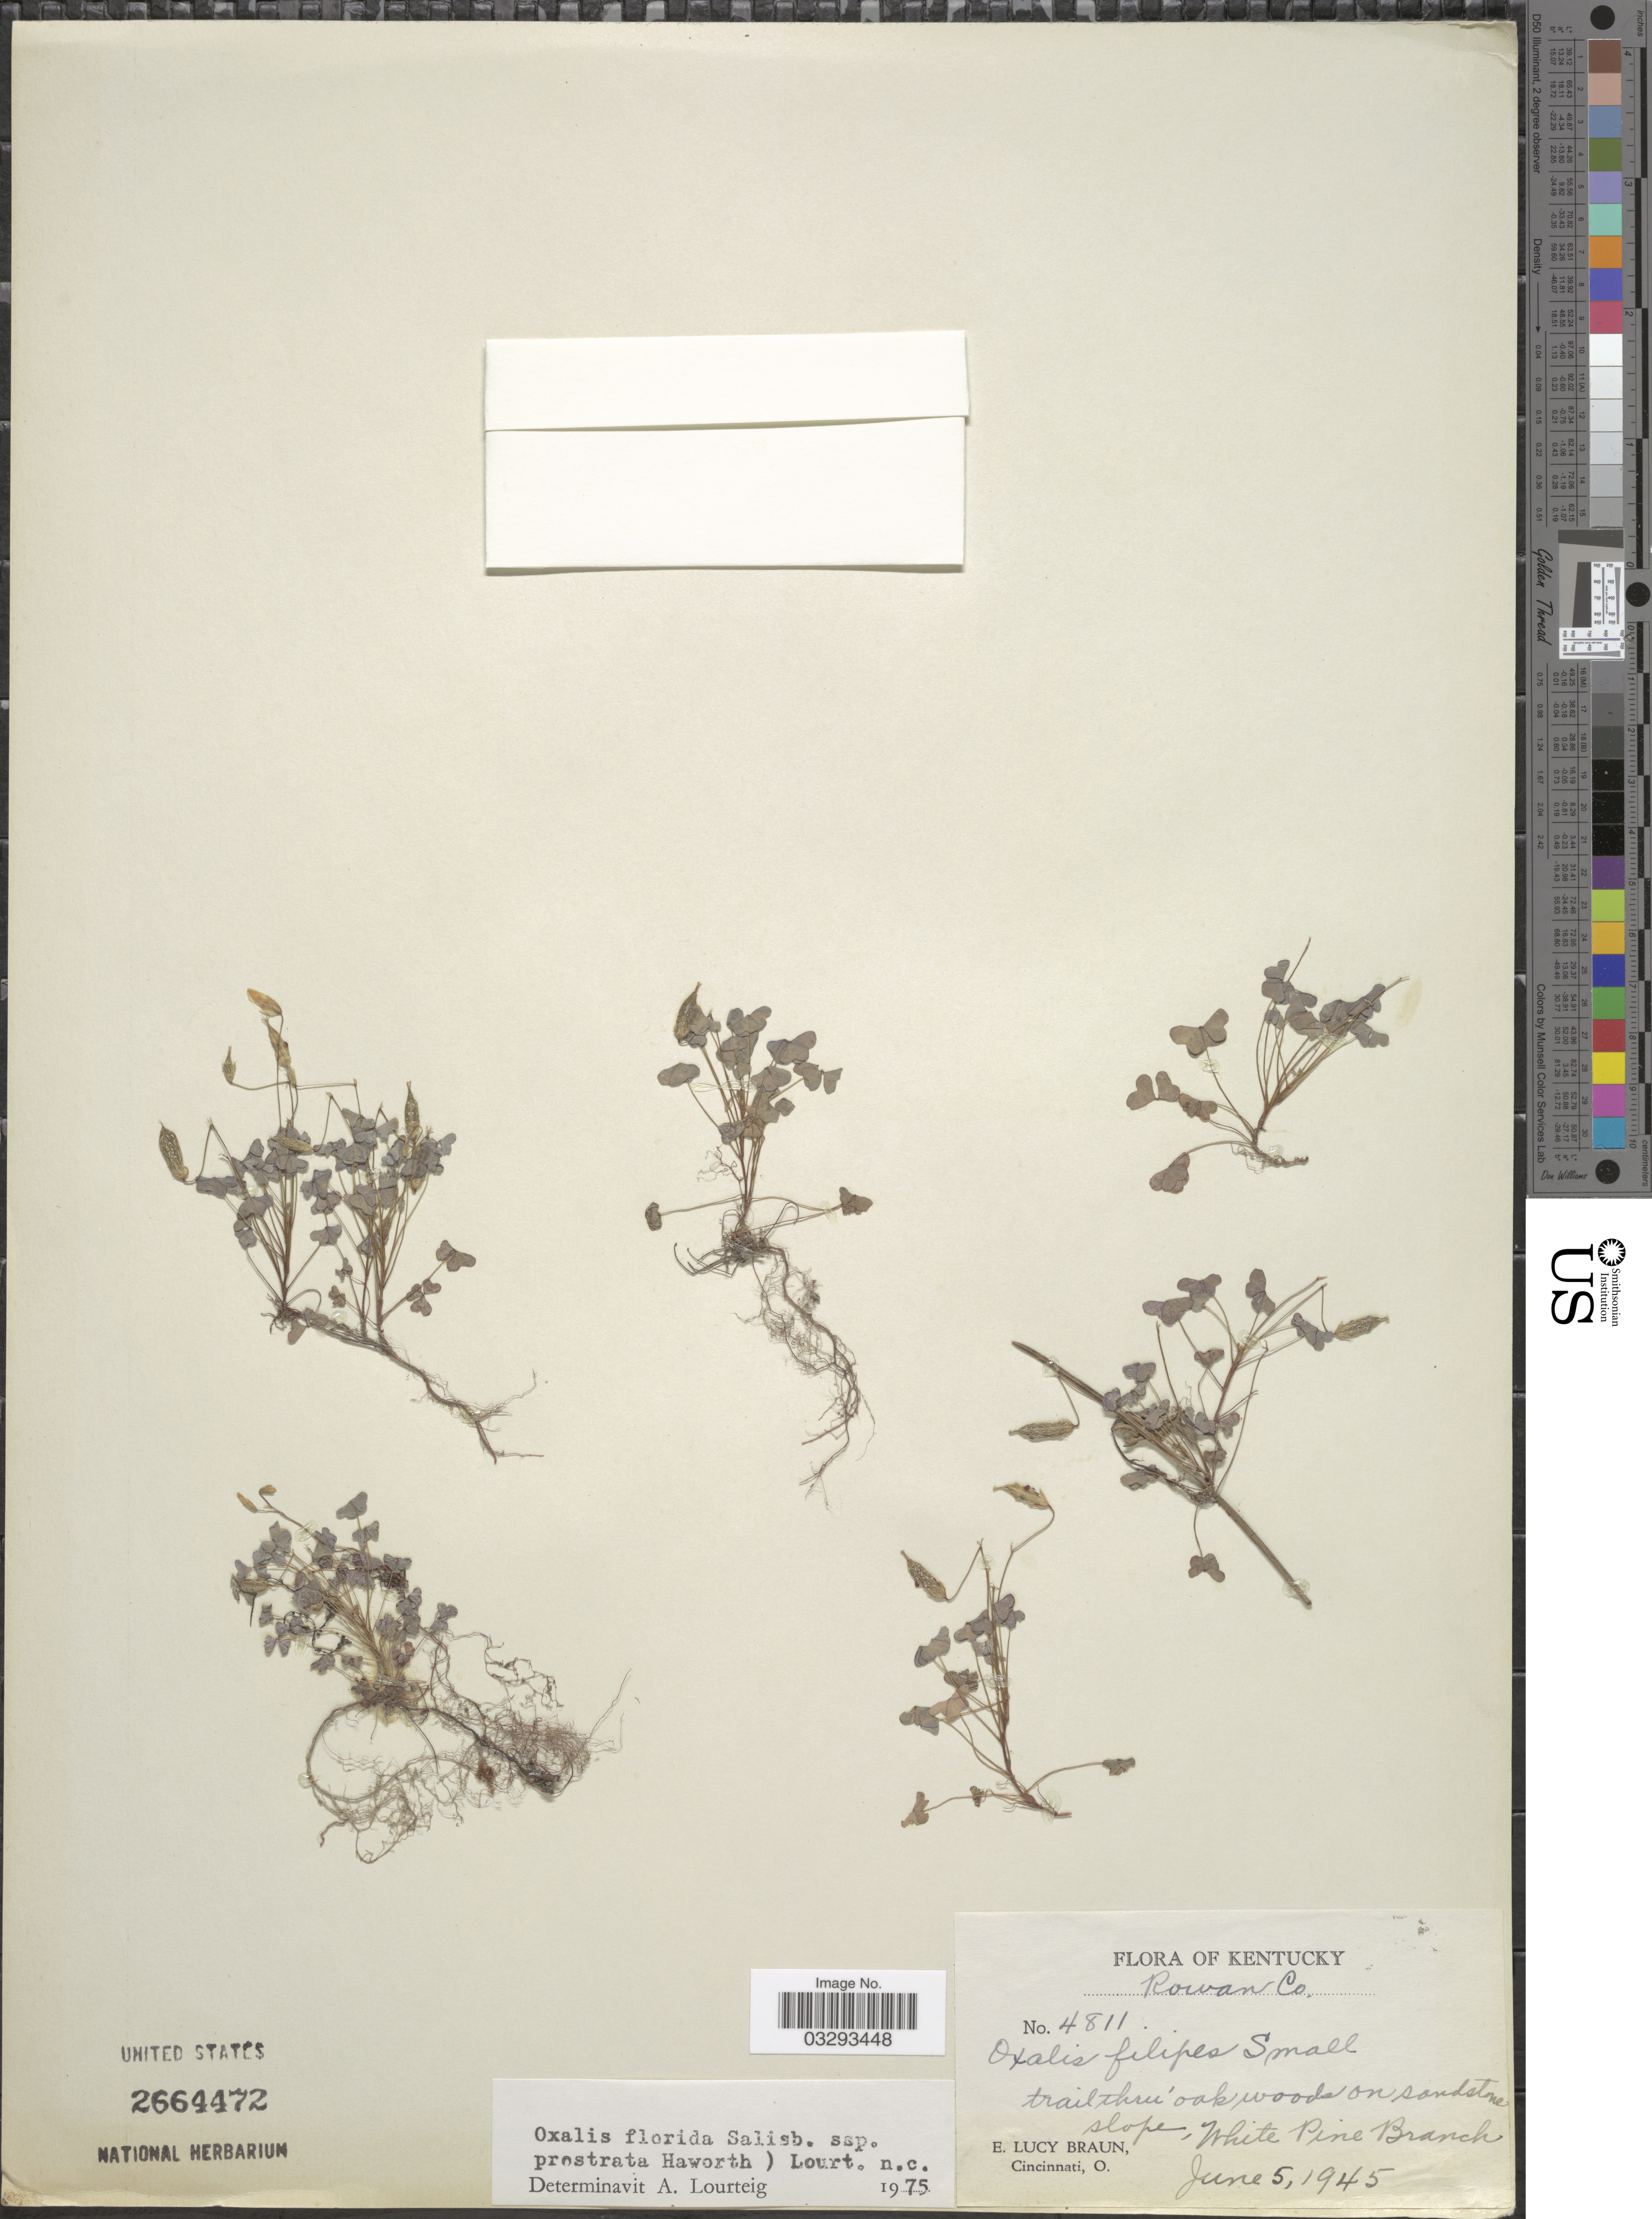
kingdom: Plantae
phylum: Tracheophyta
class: Magnoliopsida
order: Oxalidales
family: Oxalidaceae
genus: Oxalis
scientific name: Oxalis florida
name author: Salisb.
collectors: E. L. Braun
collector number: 4811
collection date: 1945-06-05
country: United States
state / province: Kentucky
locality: Rowan Co. Trail three oak woods on sandstone slope, White Pine Branch.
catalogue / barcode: US 2664472